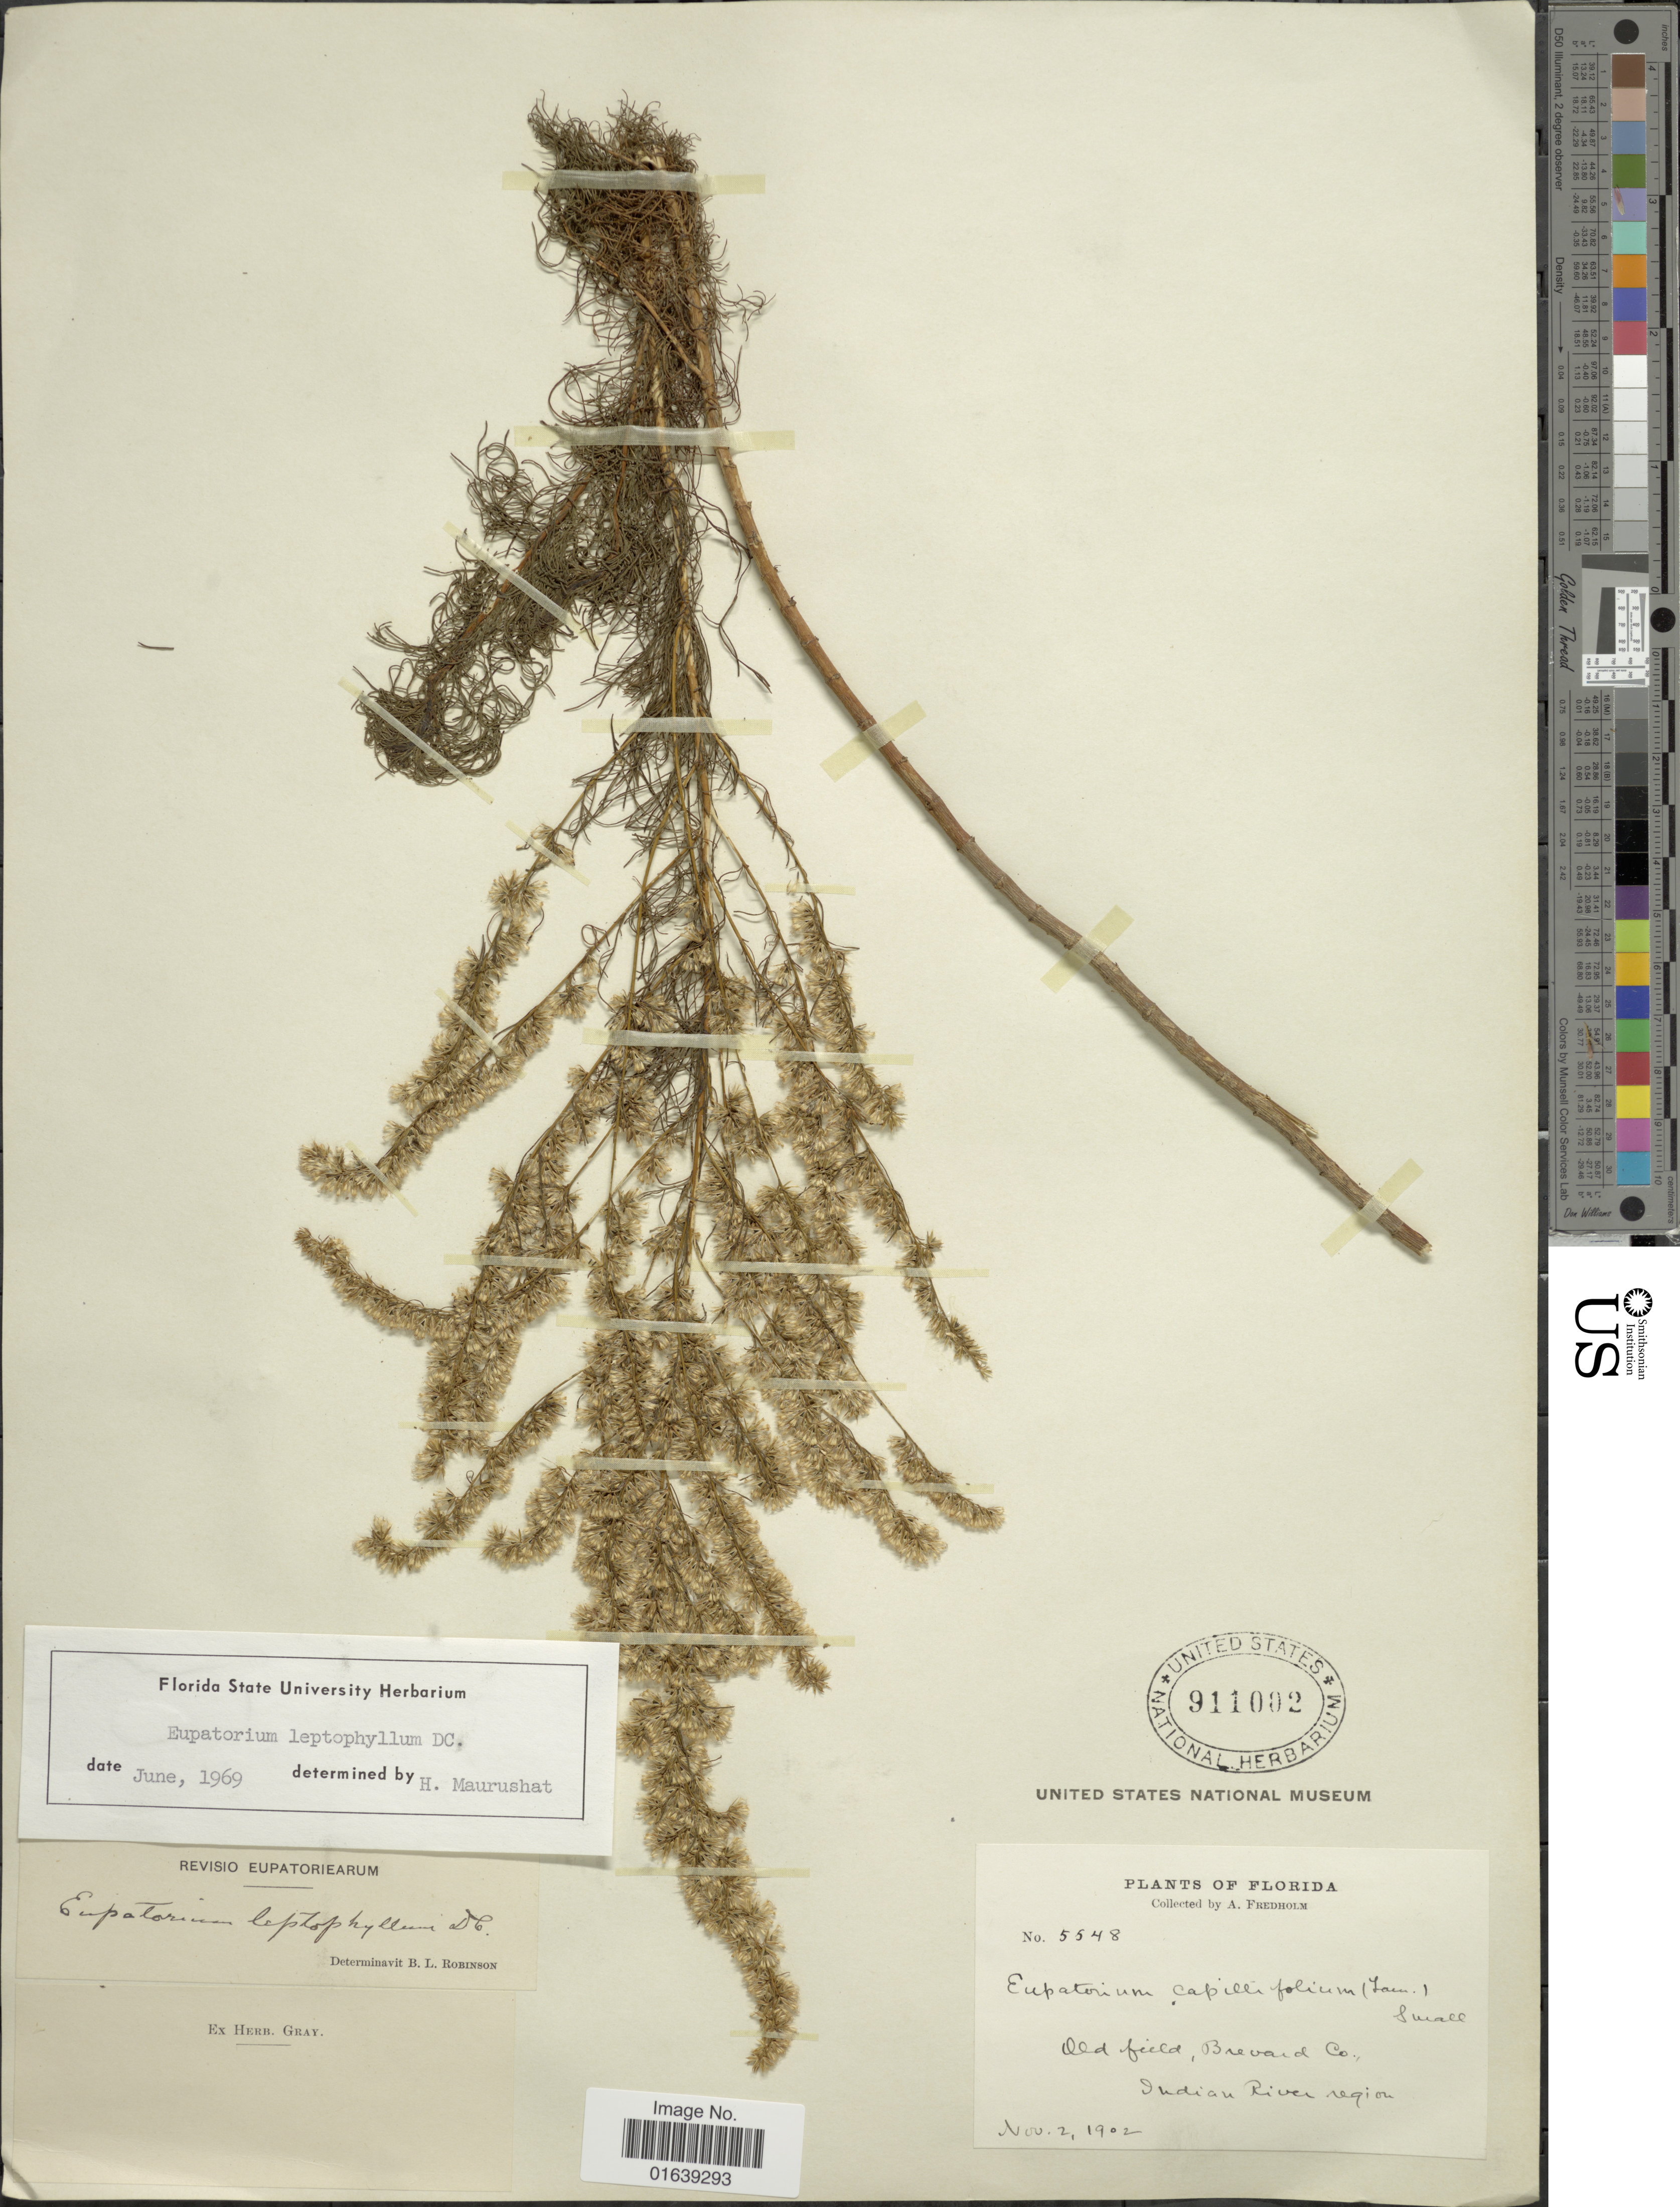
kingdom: Plantae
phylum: Tracheophyta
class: Magnoliopsida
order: Asterales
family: Asteraceae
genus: Eupatorium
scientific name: Eupatorium leptophyllum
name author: DC.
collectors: A. Fredholm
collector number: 5548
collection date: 1902-11-02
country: United States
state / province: Florida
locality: Florida. Old field, Brevard Co. Indian River region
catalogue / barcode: US 311002